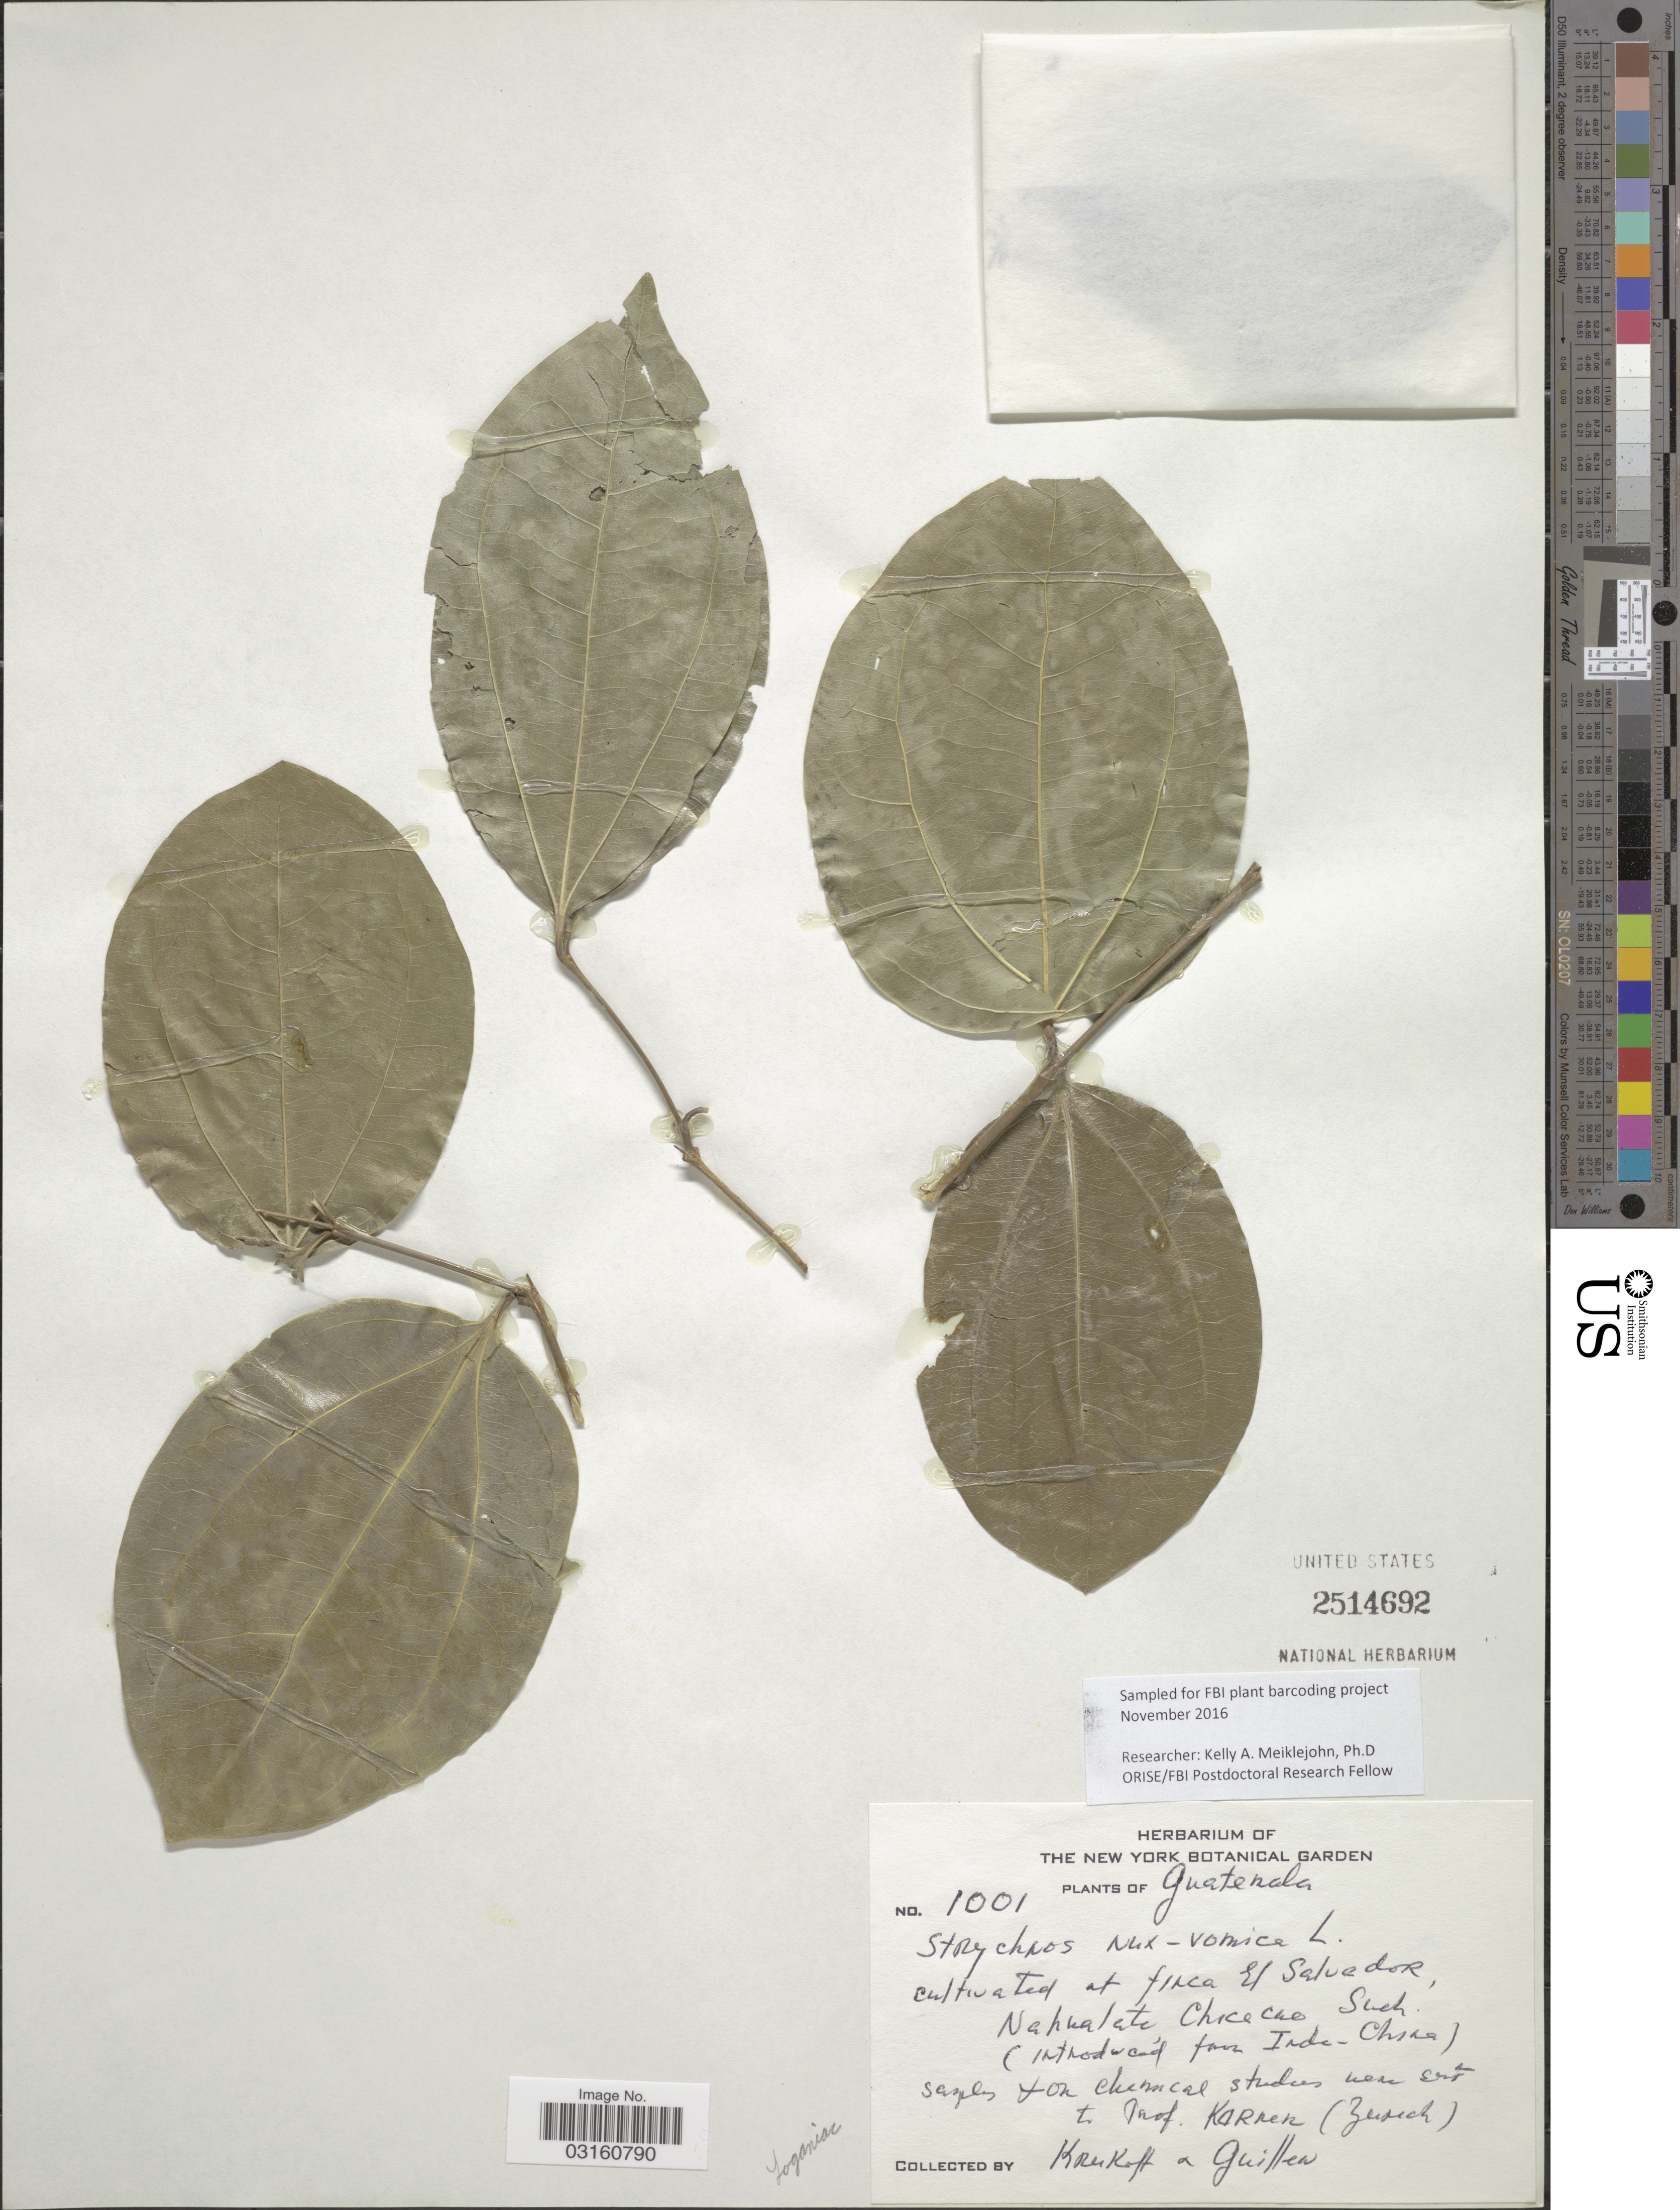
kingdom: Plantae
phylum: Tracheophyta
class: Magnoliopsida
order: Gentianales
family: Loganiaceae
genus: Strychnos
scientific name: Strychnos nux-vomica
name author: L.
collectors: Krukoff & -- Guillen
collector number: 1001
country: El Salvador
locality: Cultivated at finca El Salvador, Nahualate Chicecao Such.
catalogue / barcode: US 2514692